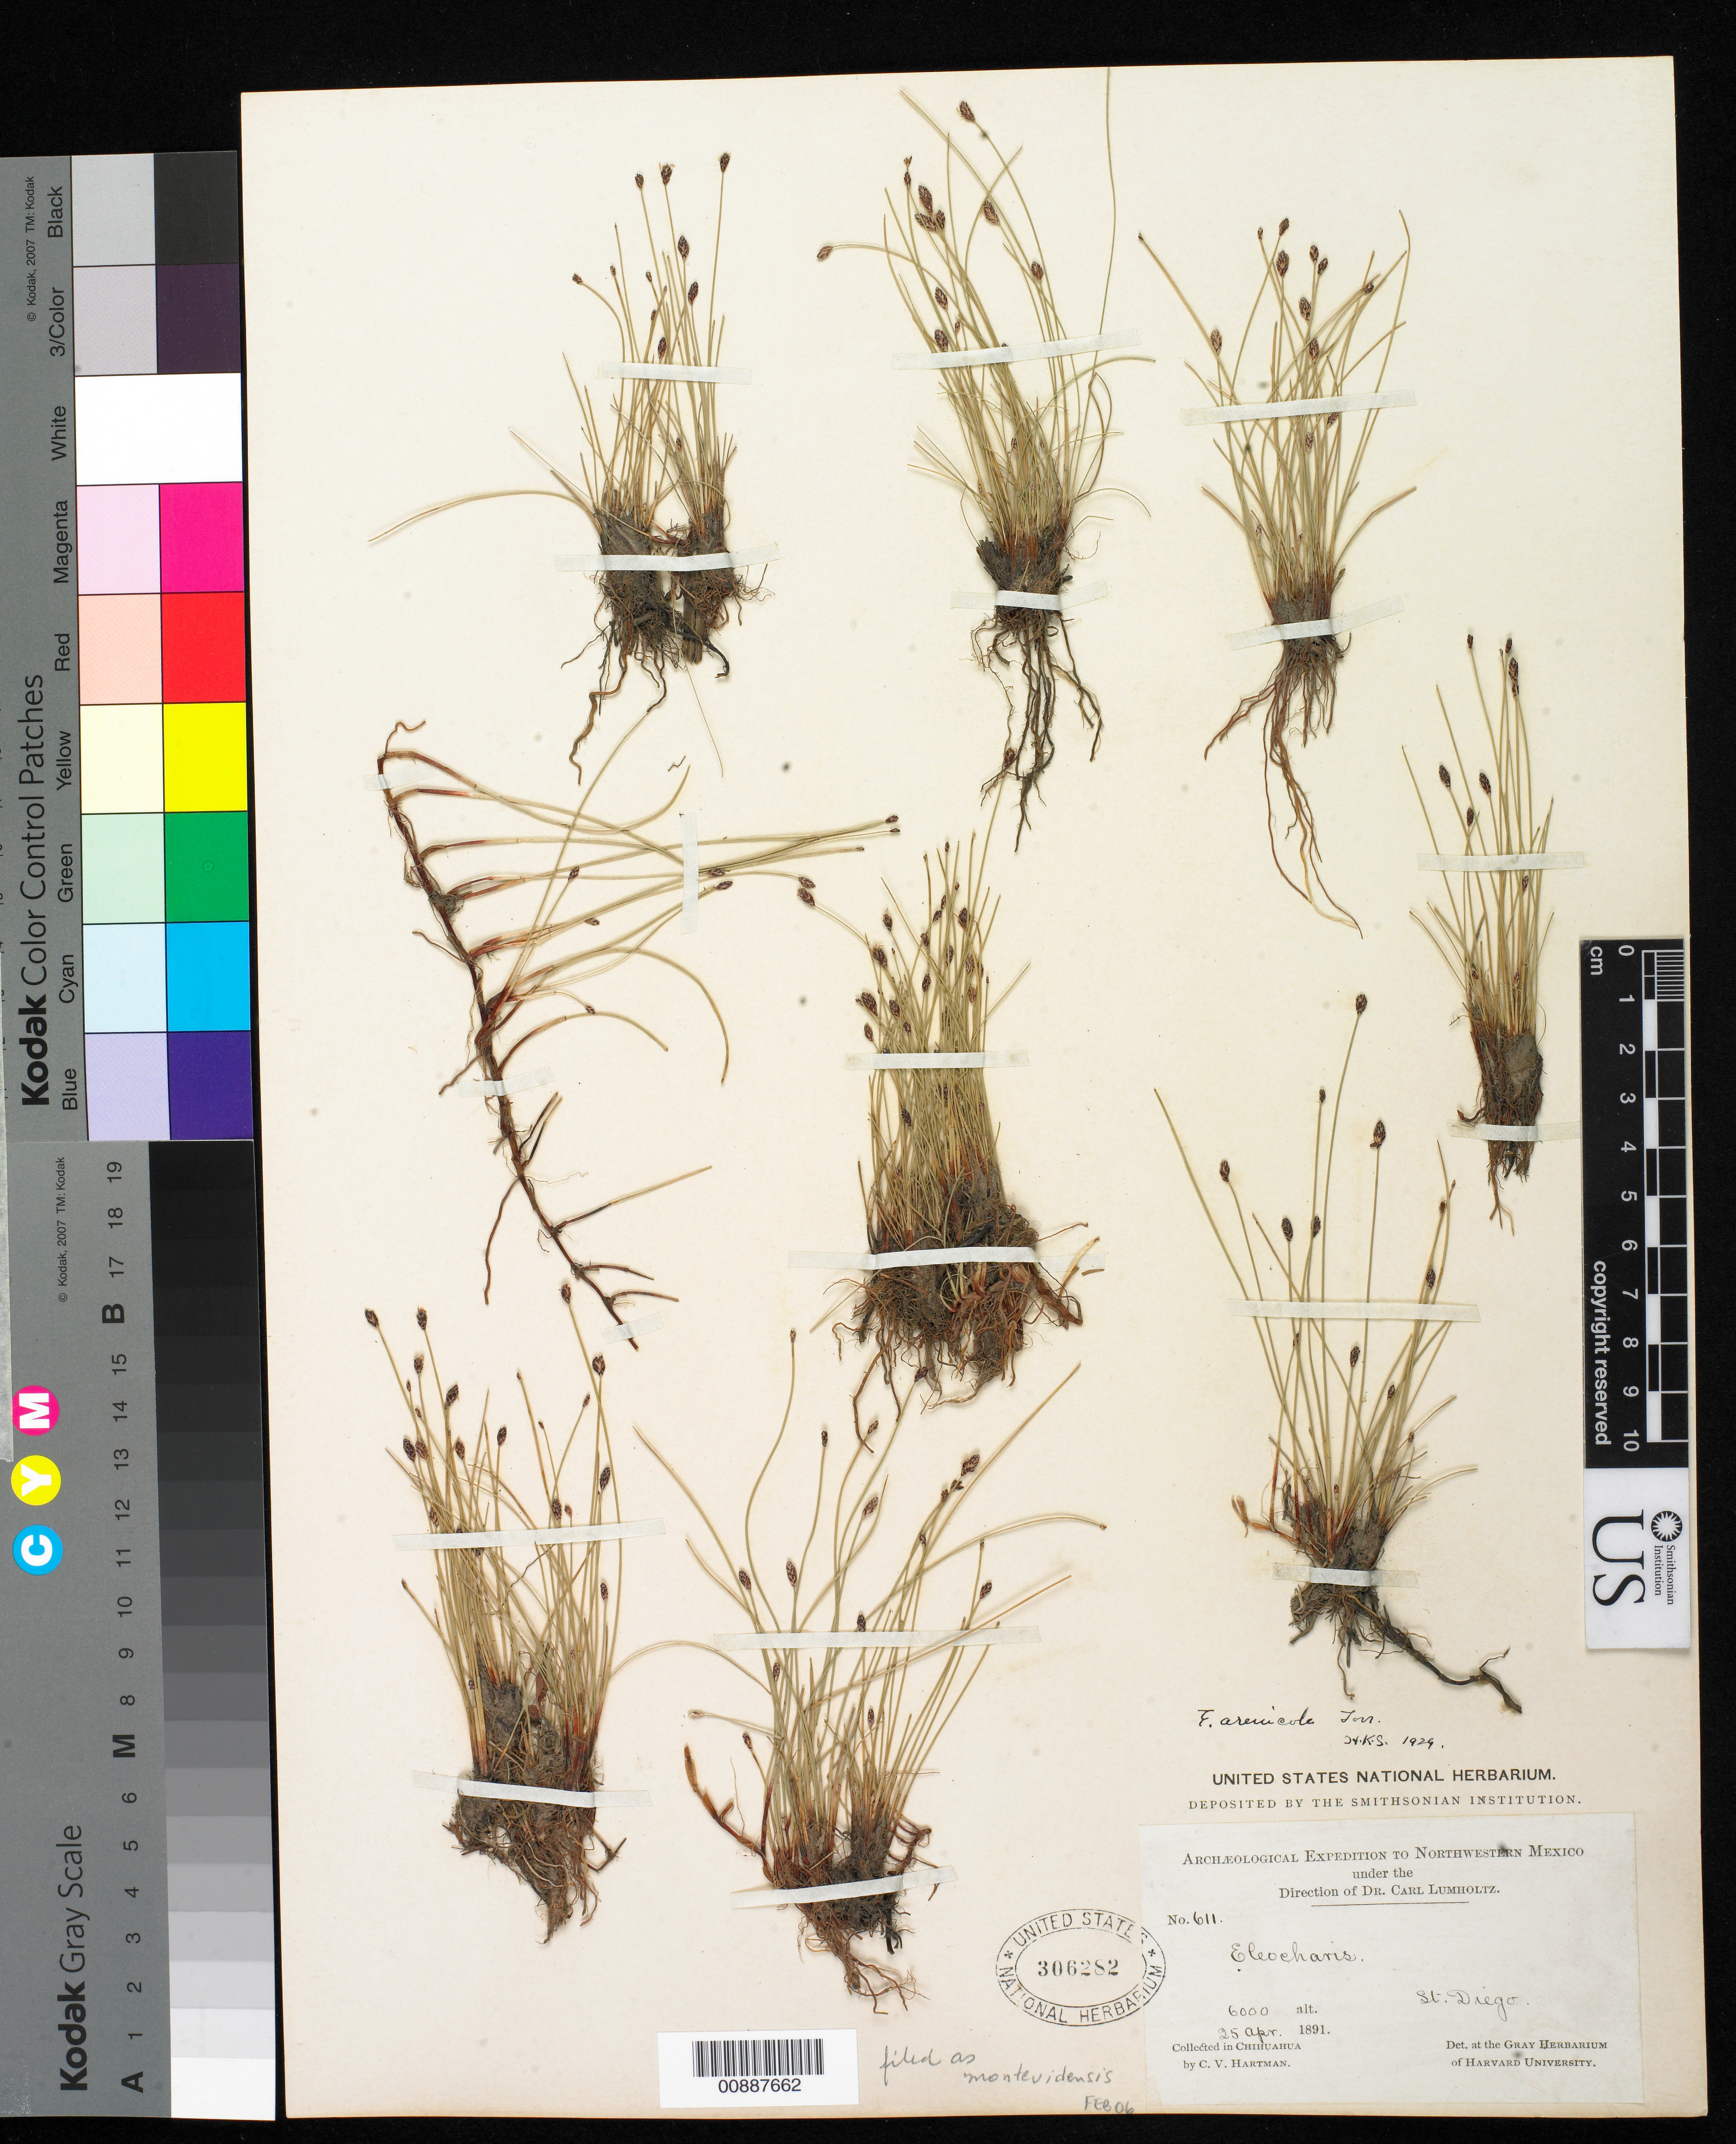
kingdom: Plantae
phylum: Tracheophyta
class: Liliopsida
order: Poales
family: Cyperaceae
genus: Eleocharis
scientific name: Eleocharis montevidensis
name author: Kunth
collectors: C. V. Hartman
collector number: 611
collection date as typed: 25 Apr 1891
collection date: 1891-04-25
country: Mexico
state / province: Chihuahua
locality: St. Diego, Chihuahua.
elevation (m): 1829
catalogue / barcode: US 306282